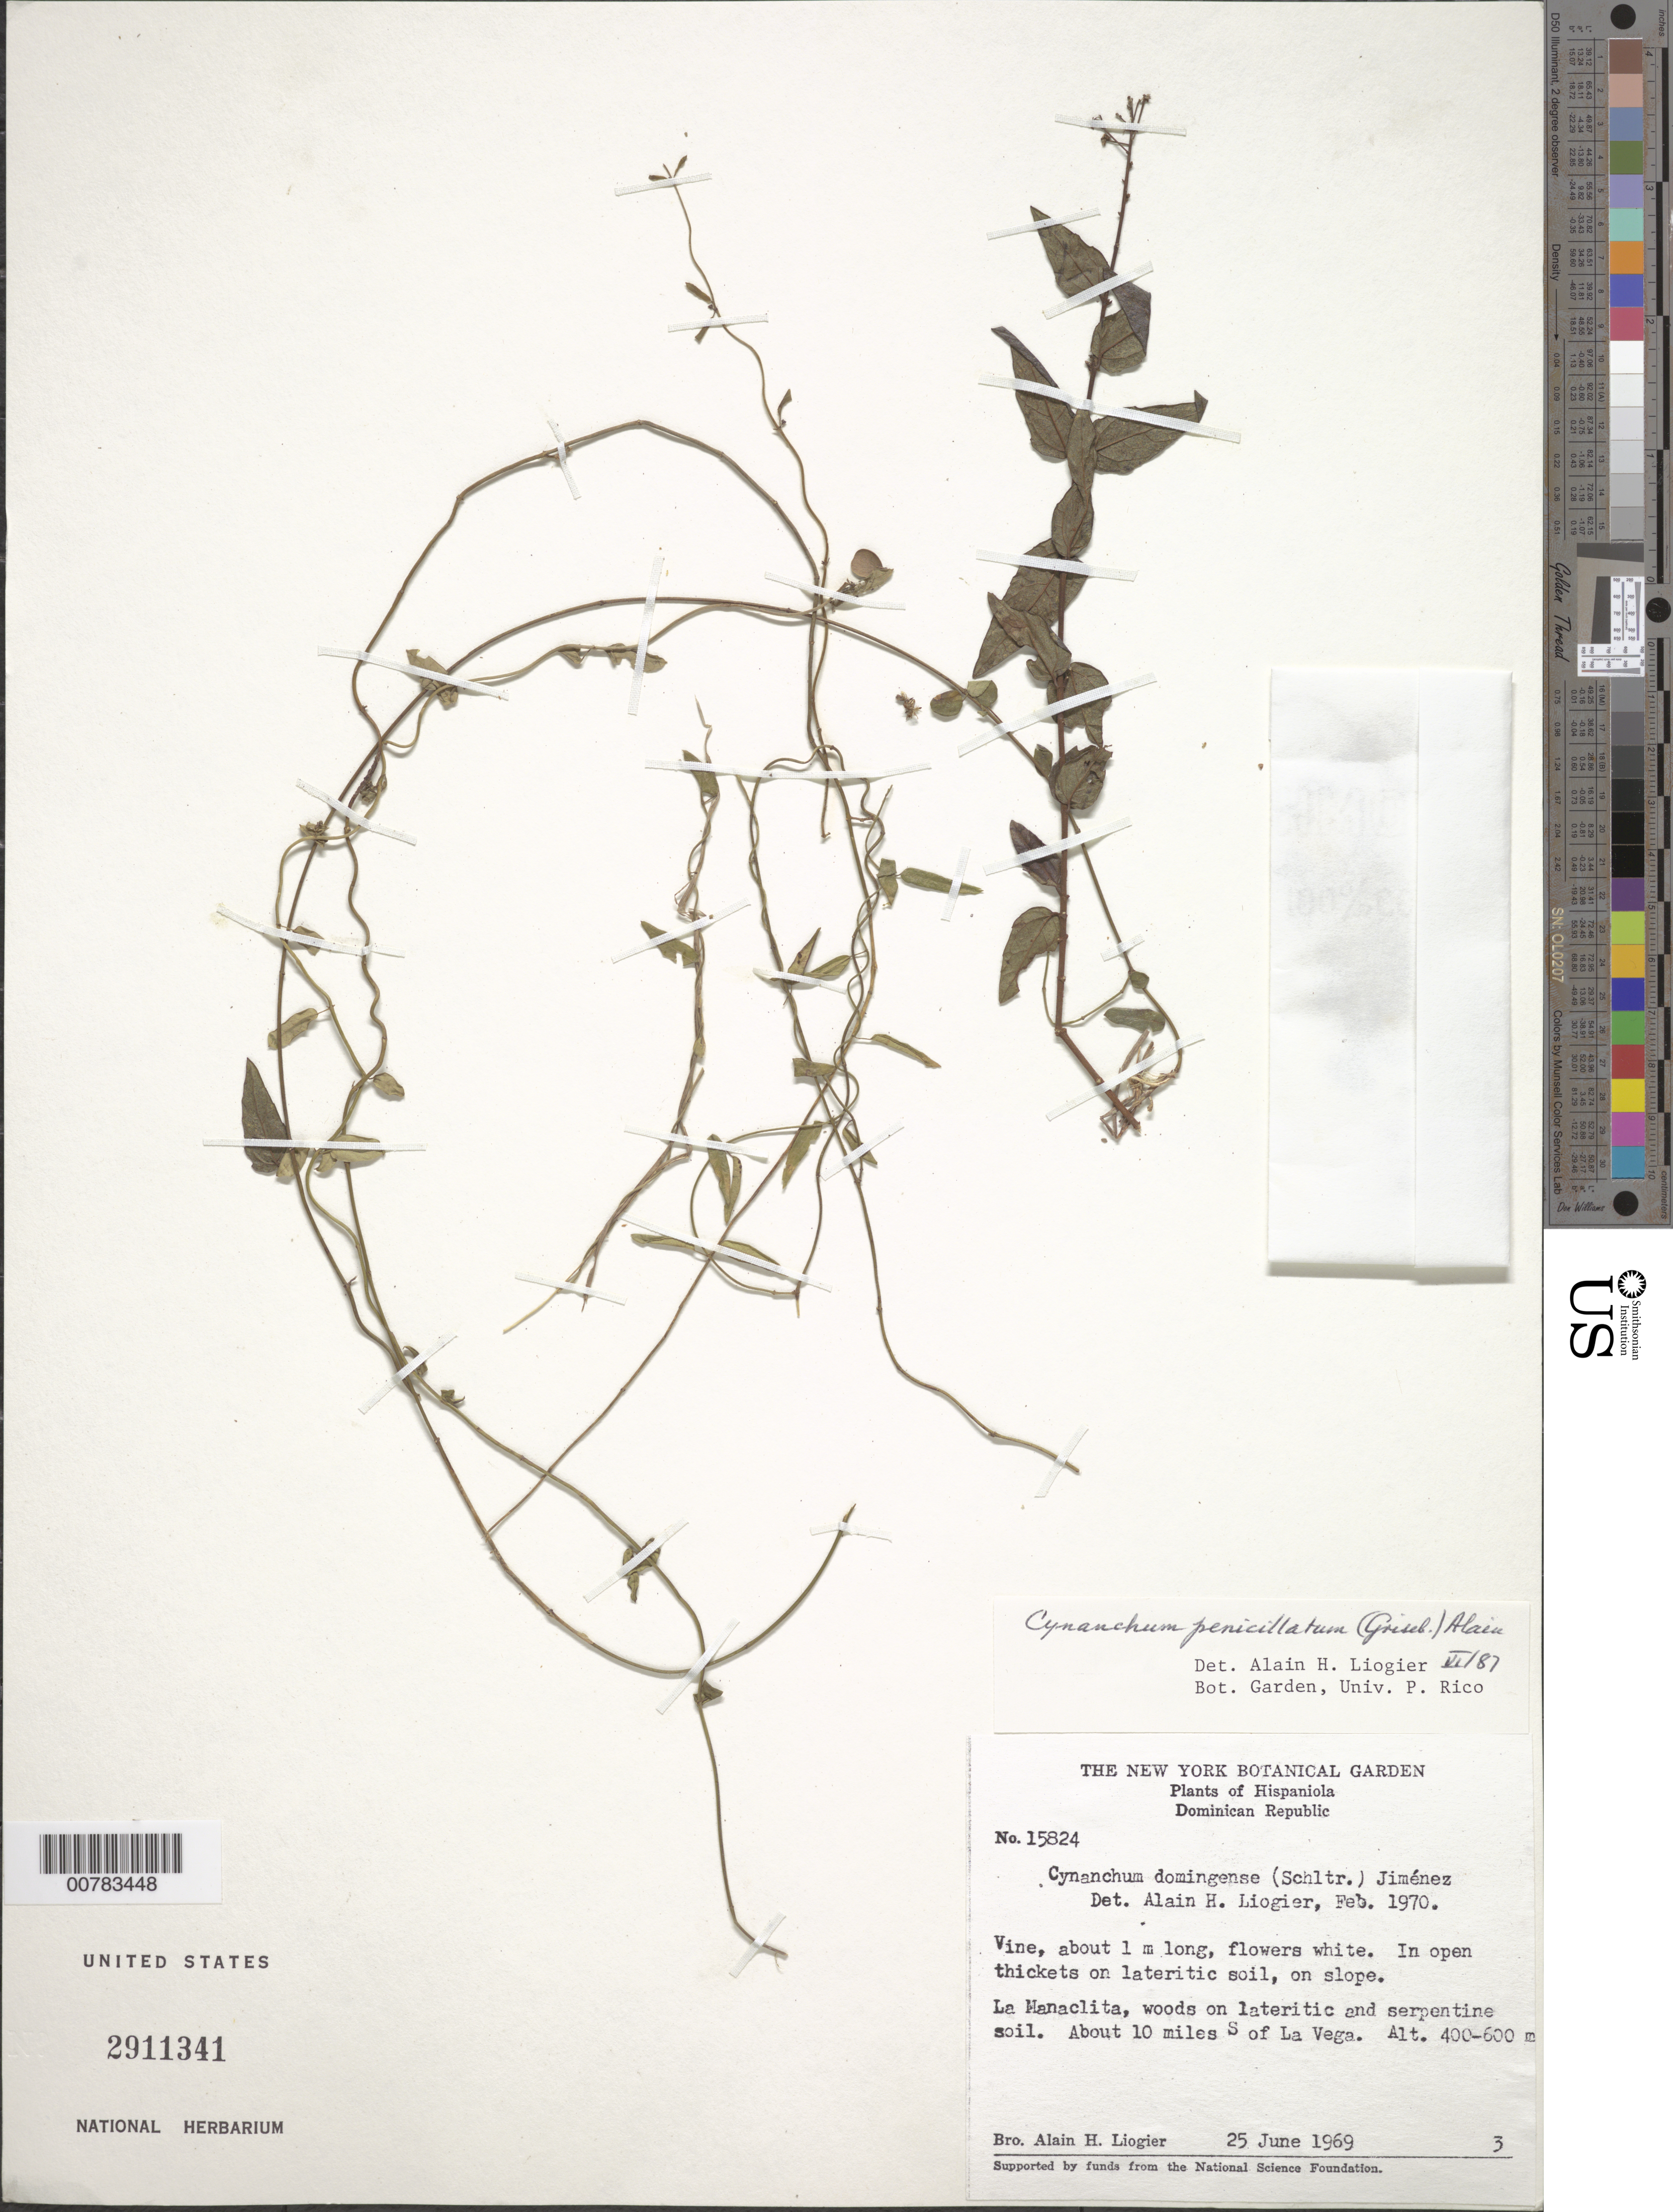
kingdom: Plantae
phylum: Tracheophyta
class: Magnoliopsida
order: Gentianales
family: Apocynaceae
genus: Metastelma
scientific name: Metastelma penicillatum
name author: Griseb.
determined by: Liogier, Alain H.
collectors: A. H. Liogier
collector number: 15824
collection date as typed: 25 Jun 1969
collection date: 1969-06-25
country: Dominican Republic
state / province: La Vega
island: Hispaniola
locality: About 10 miles S of La Vega, La Manaclita.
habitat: Woods on lateritic and serpentine soil, in open thicket on slope.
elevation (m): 400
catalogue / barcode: US 2911341